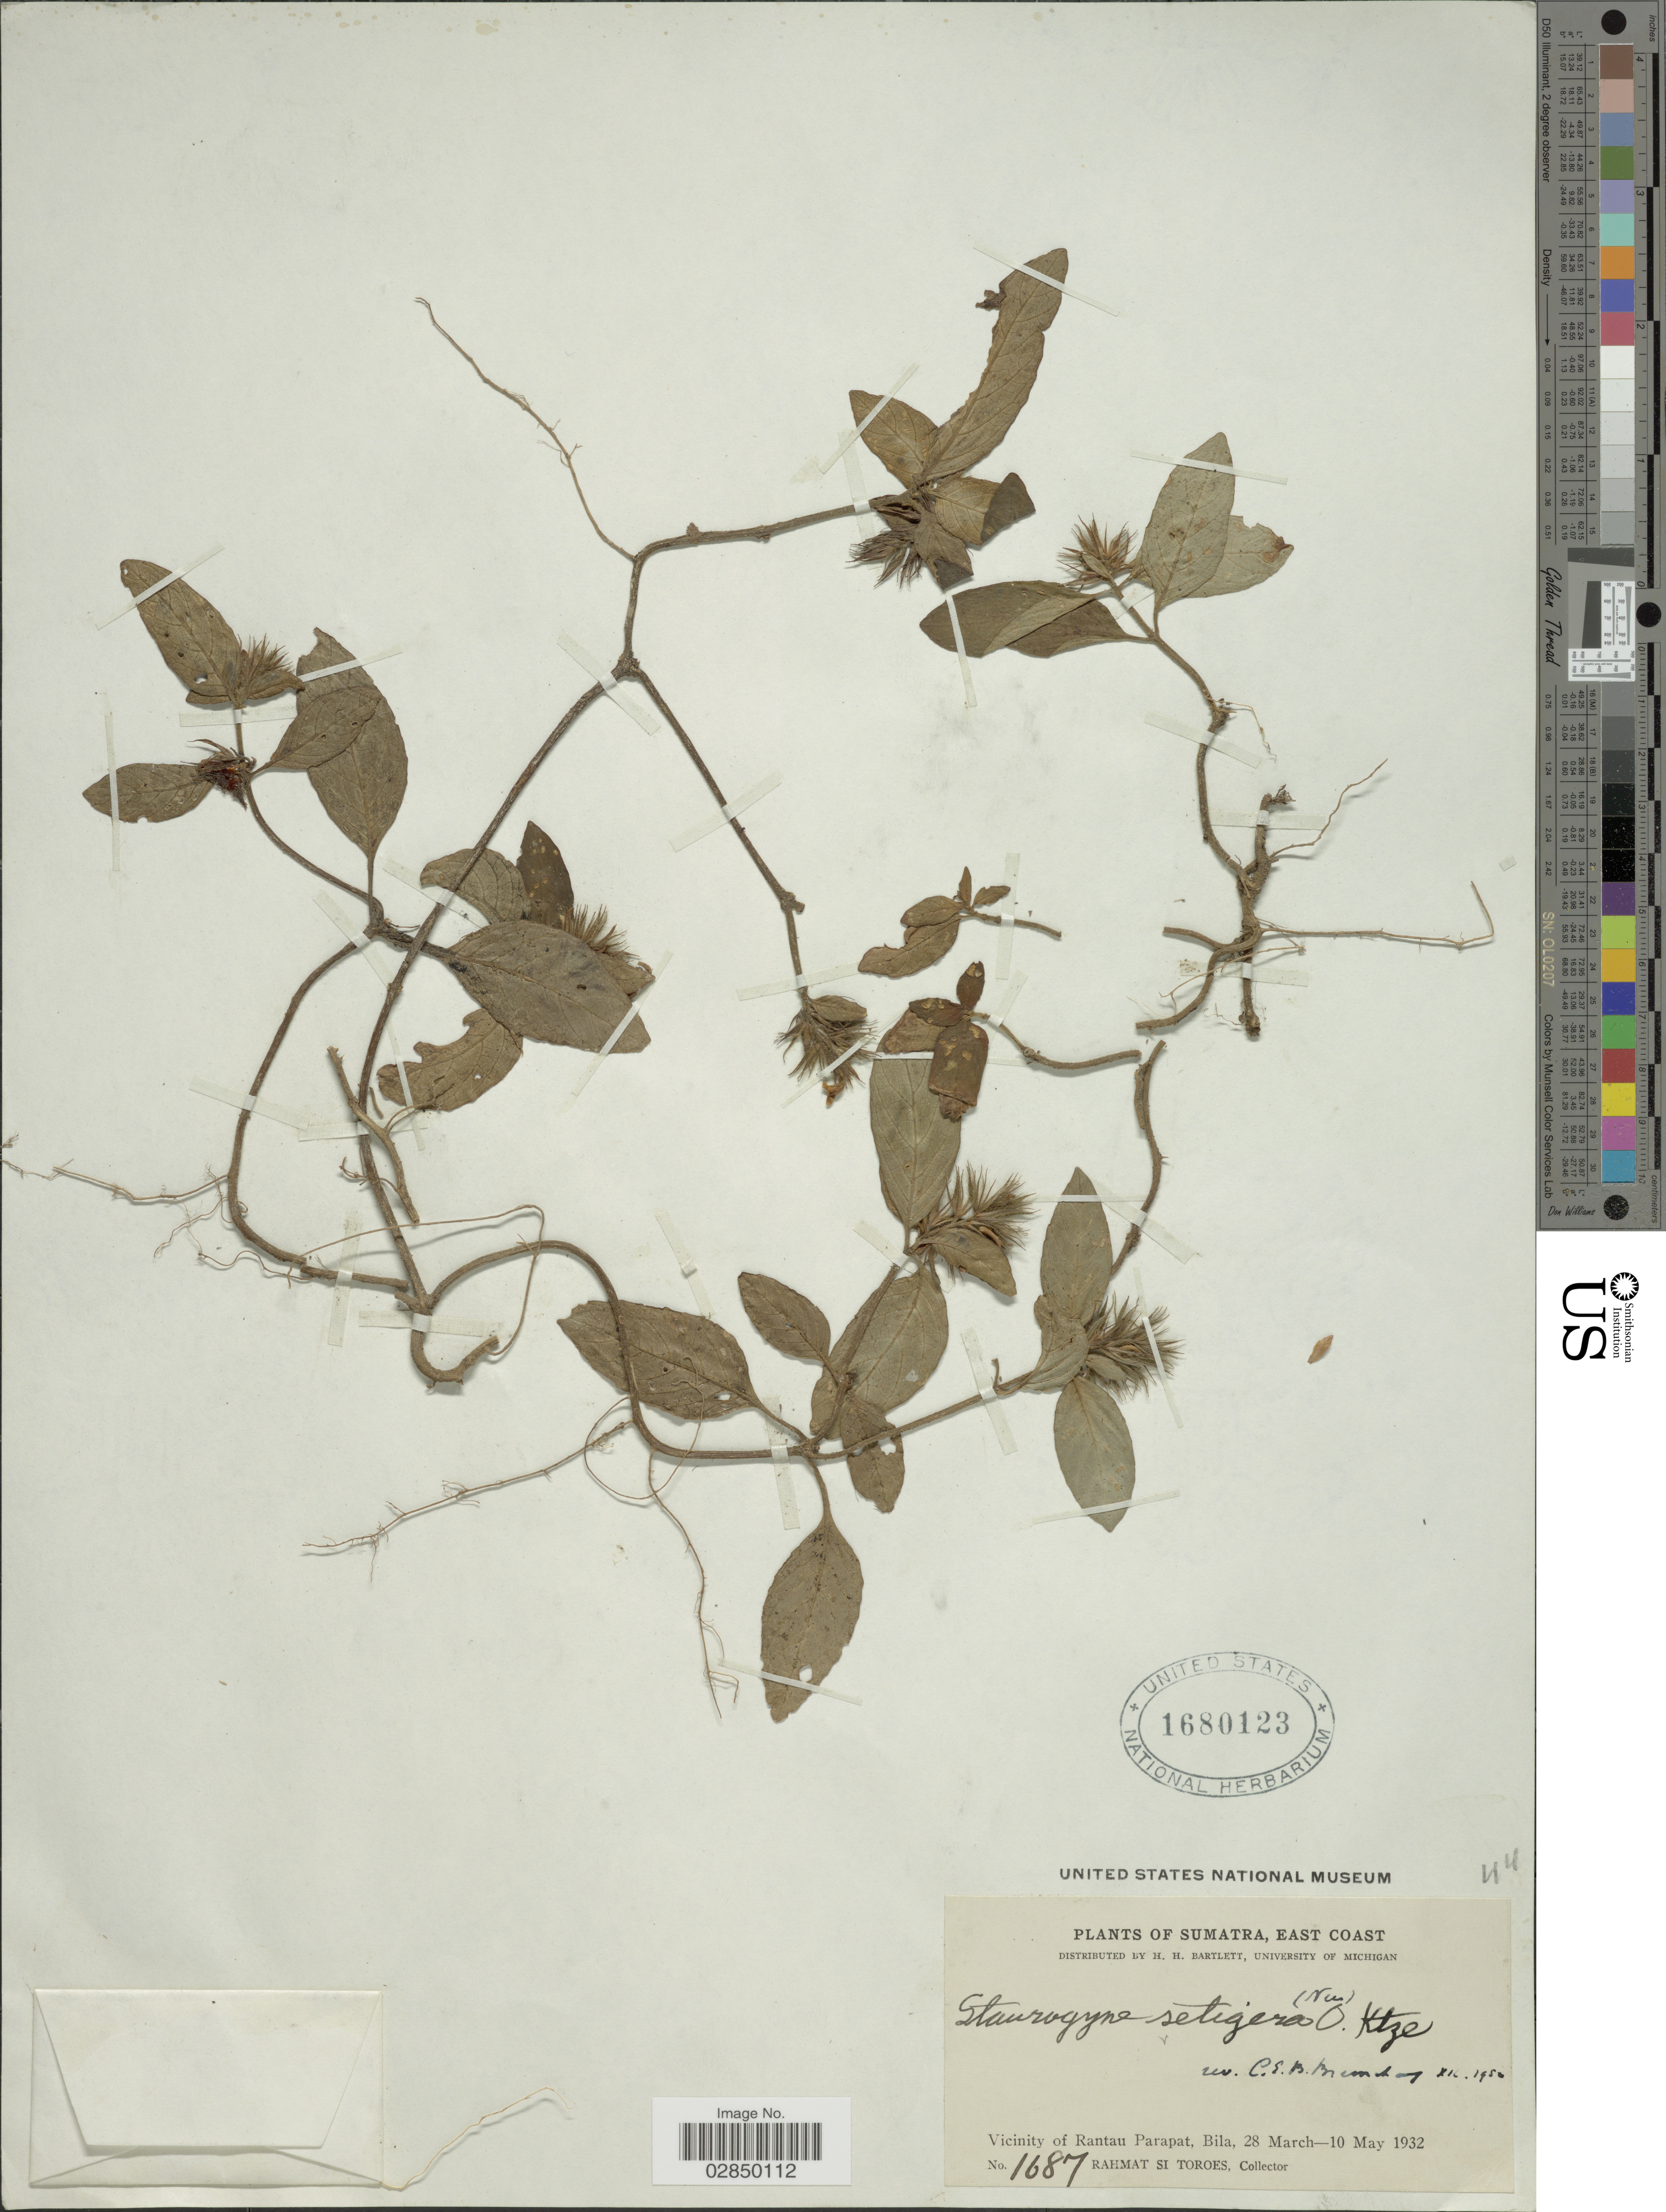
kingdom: Plantae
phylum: Tracheophyta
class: Magnoliopsida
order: Lamiales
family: Acanthaceae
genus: Staurogyne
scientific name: Staurogyne setigera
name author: Kuntze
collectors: Rahmat Si Boeea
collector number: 1687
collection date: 1932-03-28/1932-05-10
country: Indonesia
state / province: Sumatra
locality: East Coast. Vicinity of Rantau Parapat, Bila.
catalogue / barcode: US 1680123